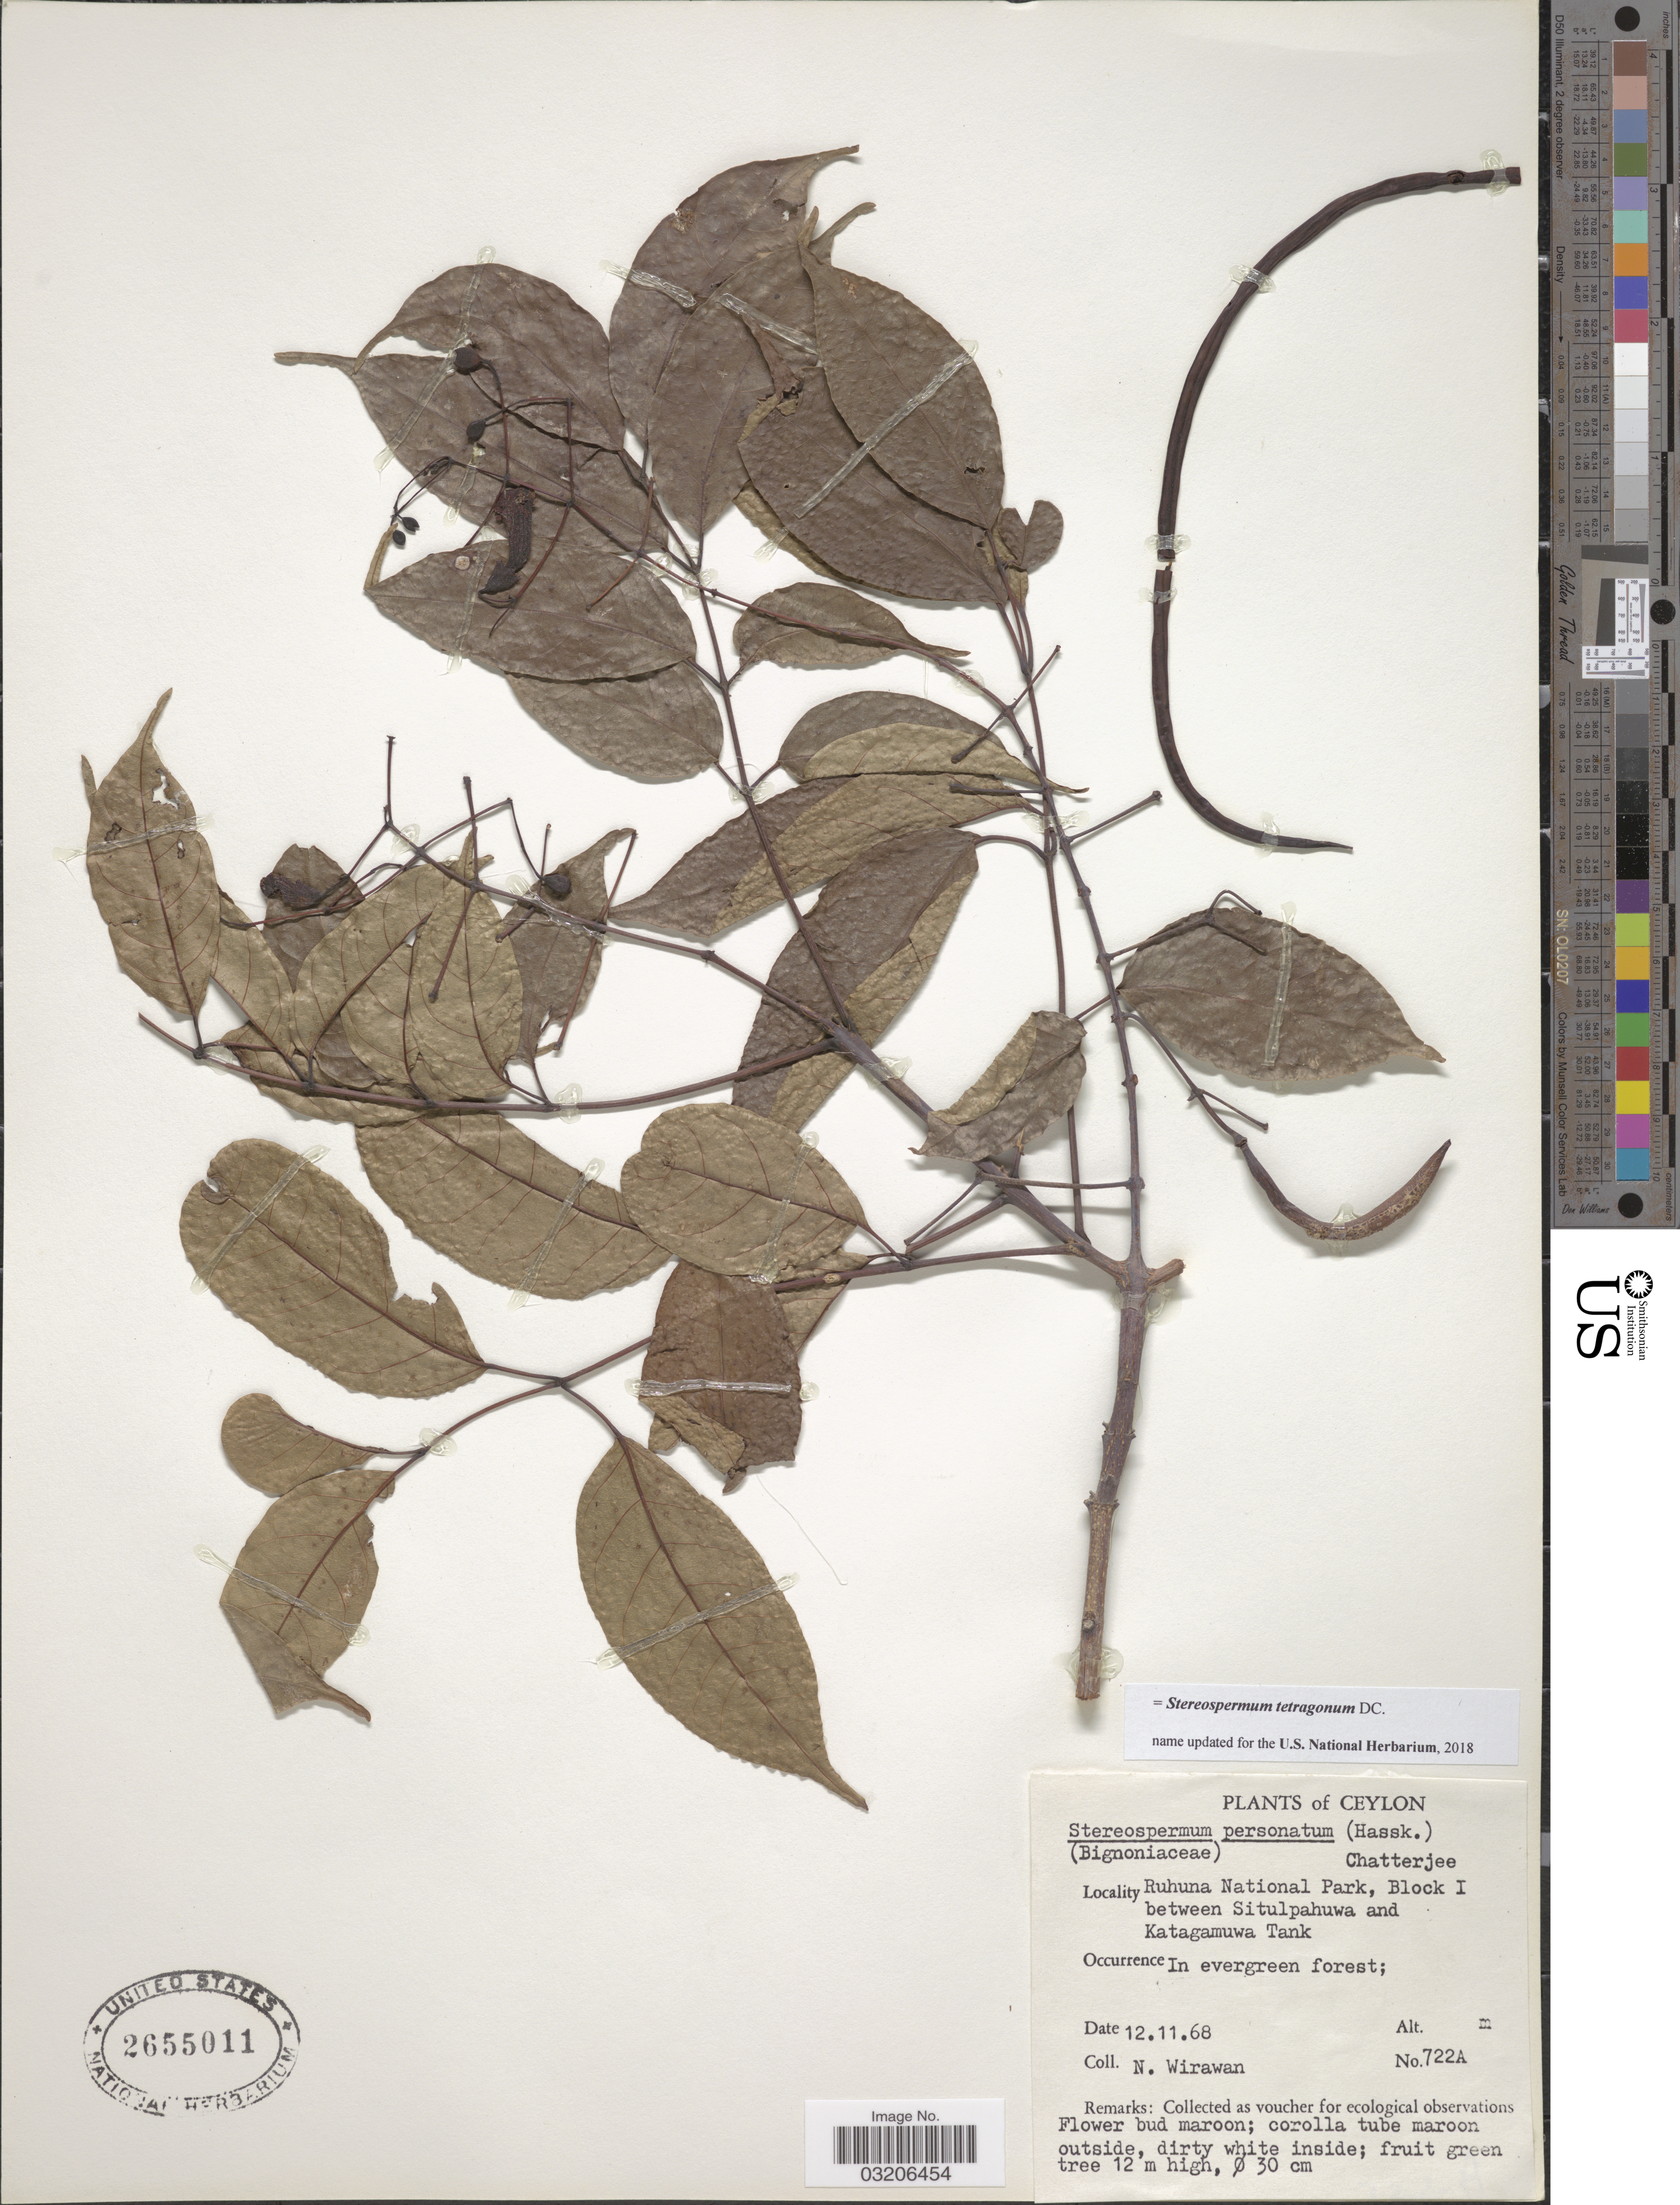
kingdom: Plantae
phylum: Tracheophyta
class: Magnoliopsida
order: Lamiales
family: Bignoniaceae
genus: Stereospermum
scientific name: Stereospermum tetragonum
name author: DC.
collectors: N. Wirawan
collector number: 722A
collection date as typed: Transcribed d/m/y: 12/11/68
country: Sri Lanka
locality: Ceylon. Ruhuna National Park, Block 1 between Situlpahuwa and Katagamuwa Tank.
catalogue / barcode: US 2655011